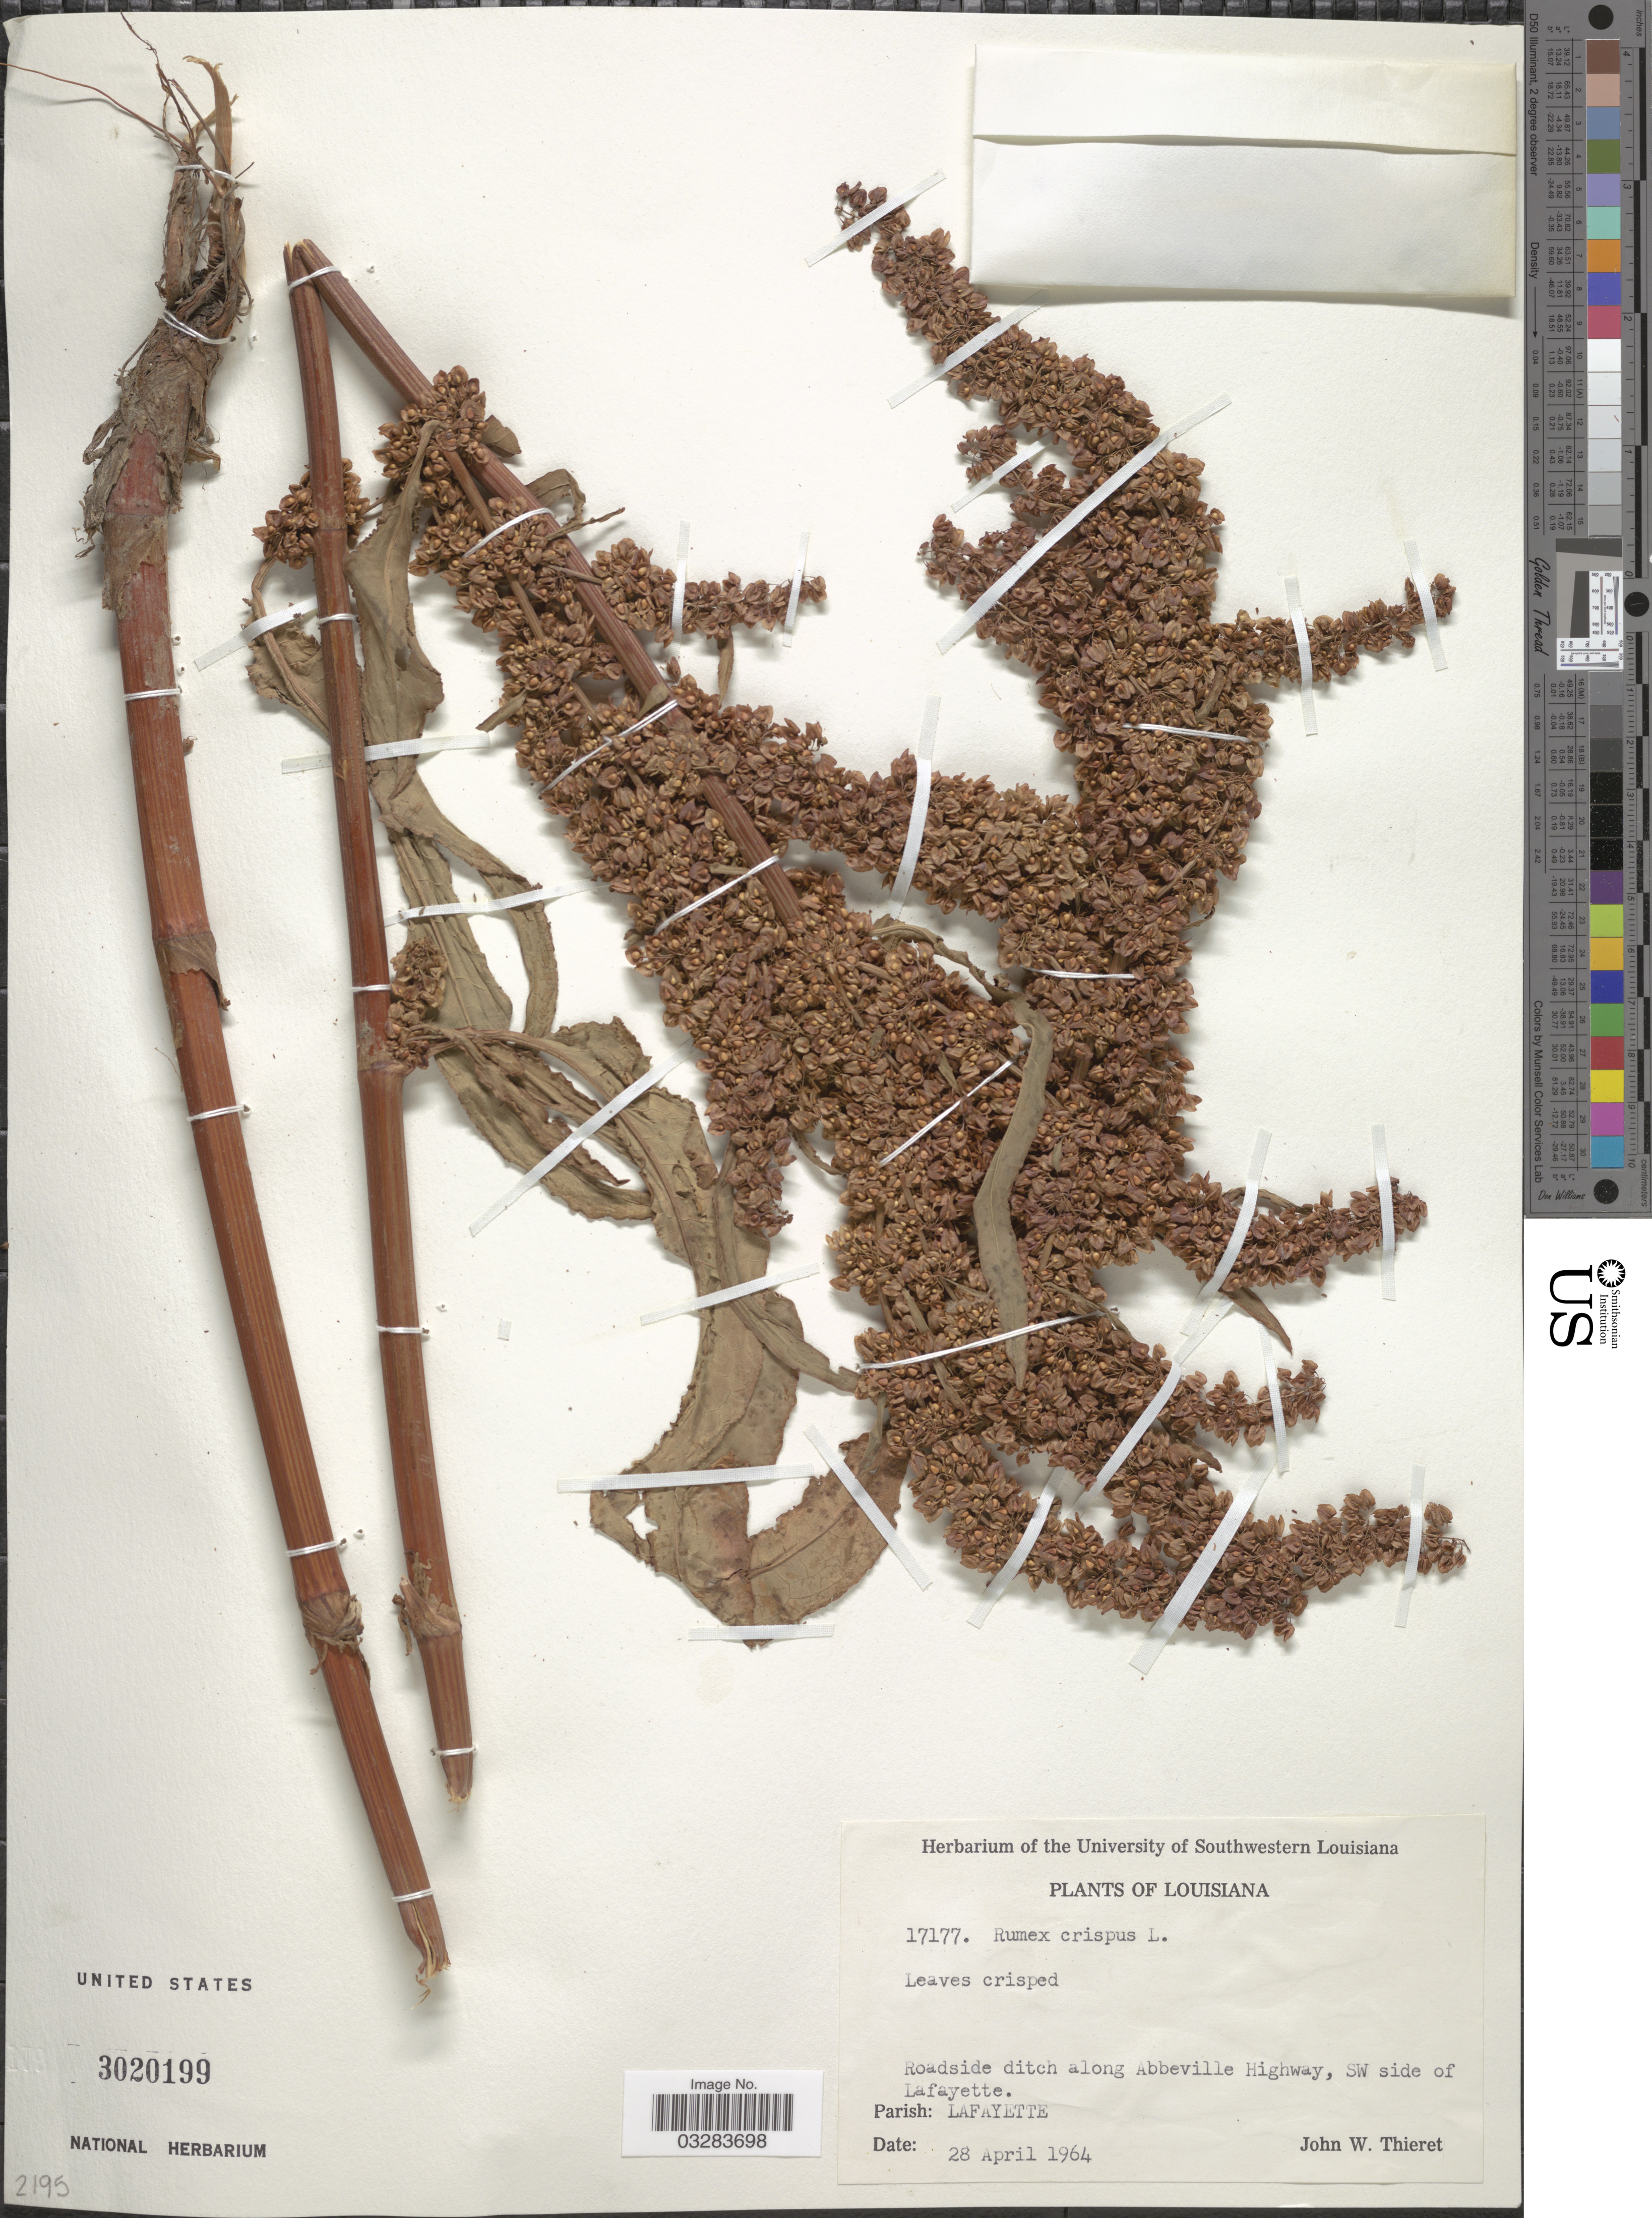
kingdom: Plantae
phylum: Tracheophyta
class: Magnoliopsida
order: Caryophyllales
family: Polygonaceae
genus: Rumex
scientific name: Rumex crispus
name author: L.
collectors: J. W. Thieret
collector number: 17177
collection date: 1964-04-28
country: United States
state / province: Louisiana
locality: Roadside ditch along Abbeville Highway, SW side of Lafayette, Parish: Lafayette.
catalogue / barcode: US 3020199